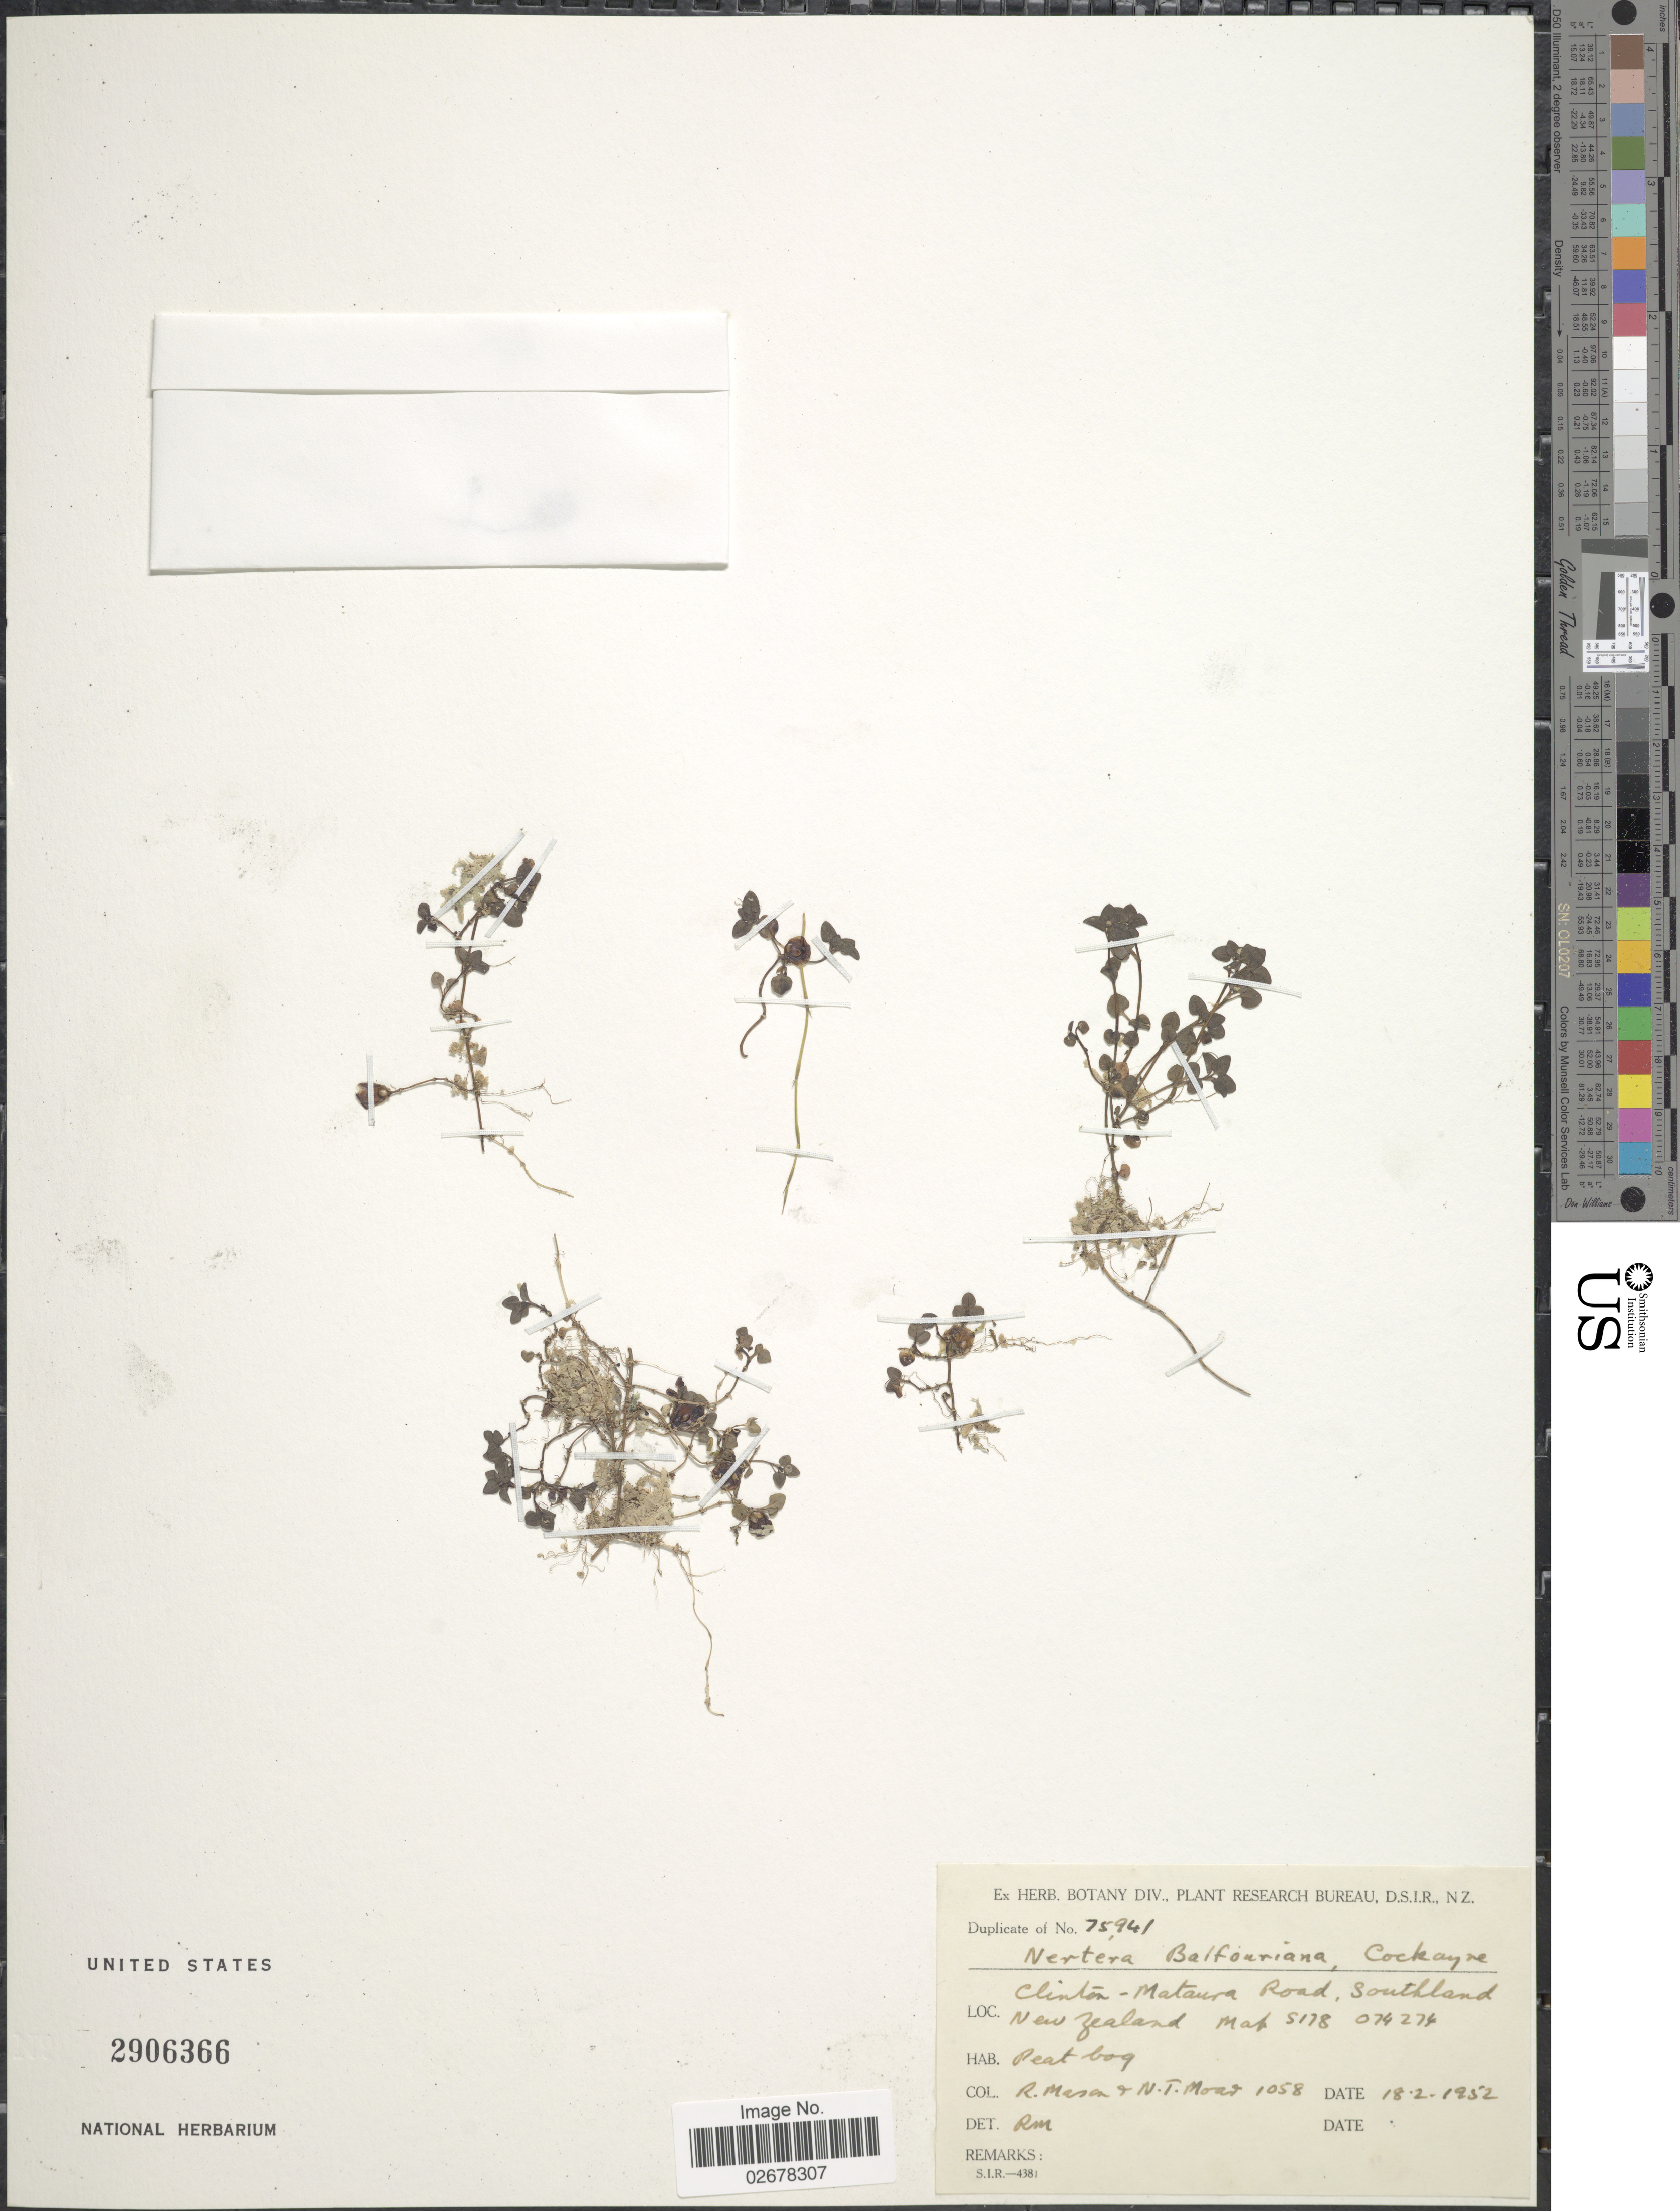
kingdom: Plantae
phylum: Tracheophyta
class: Magnoliopsida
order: Gentianales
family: Rubiaceae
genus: Nertera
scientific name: Nertera balfouriana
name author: Cockayne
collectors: R. Mason & N. Moad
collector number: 1058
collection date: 1952-02-18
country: New Zealand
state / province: Southland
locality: Clinton-Mataura Road, Map S178 074274, Peat bog.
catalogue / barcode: US 2906366